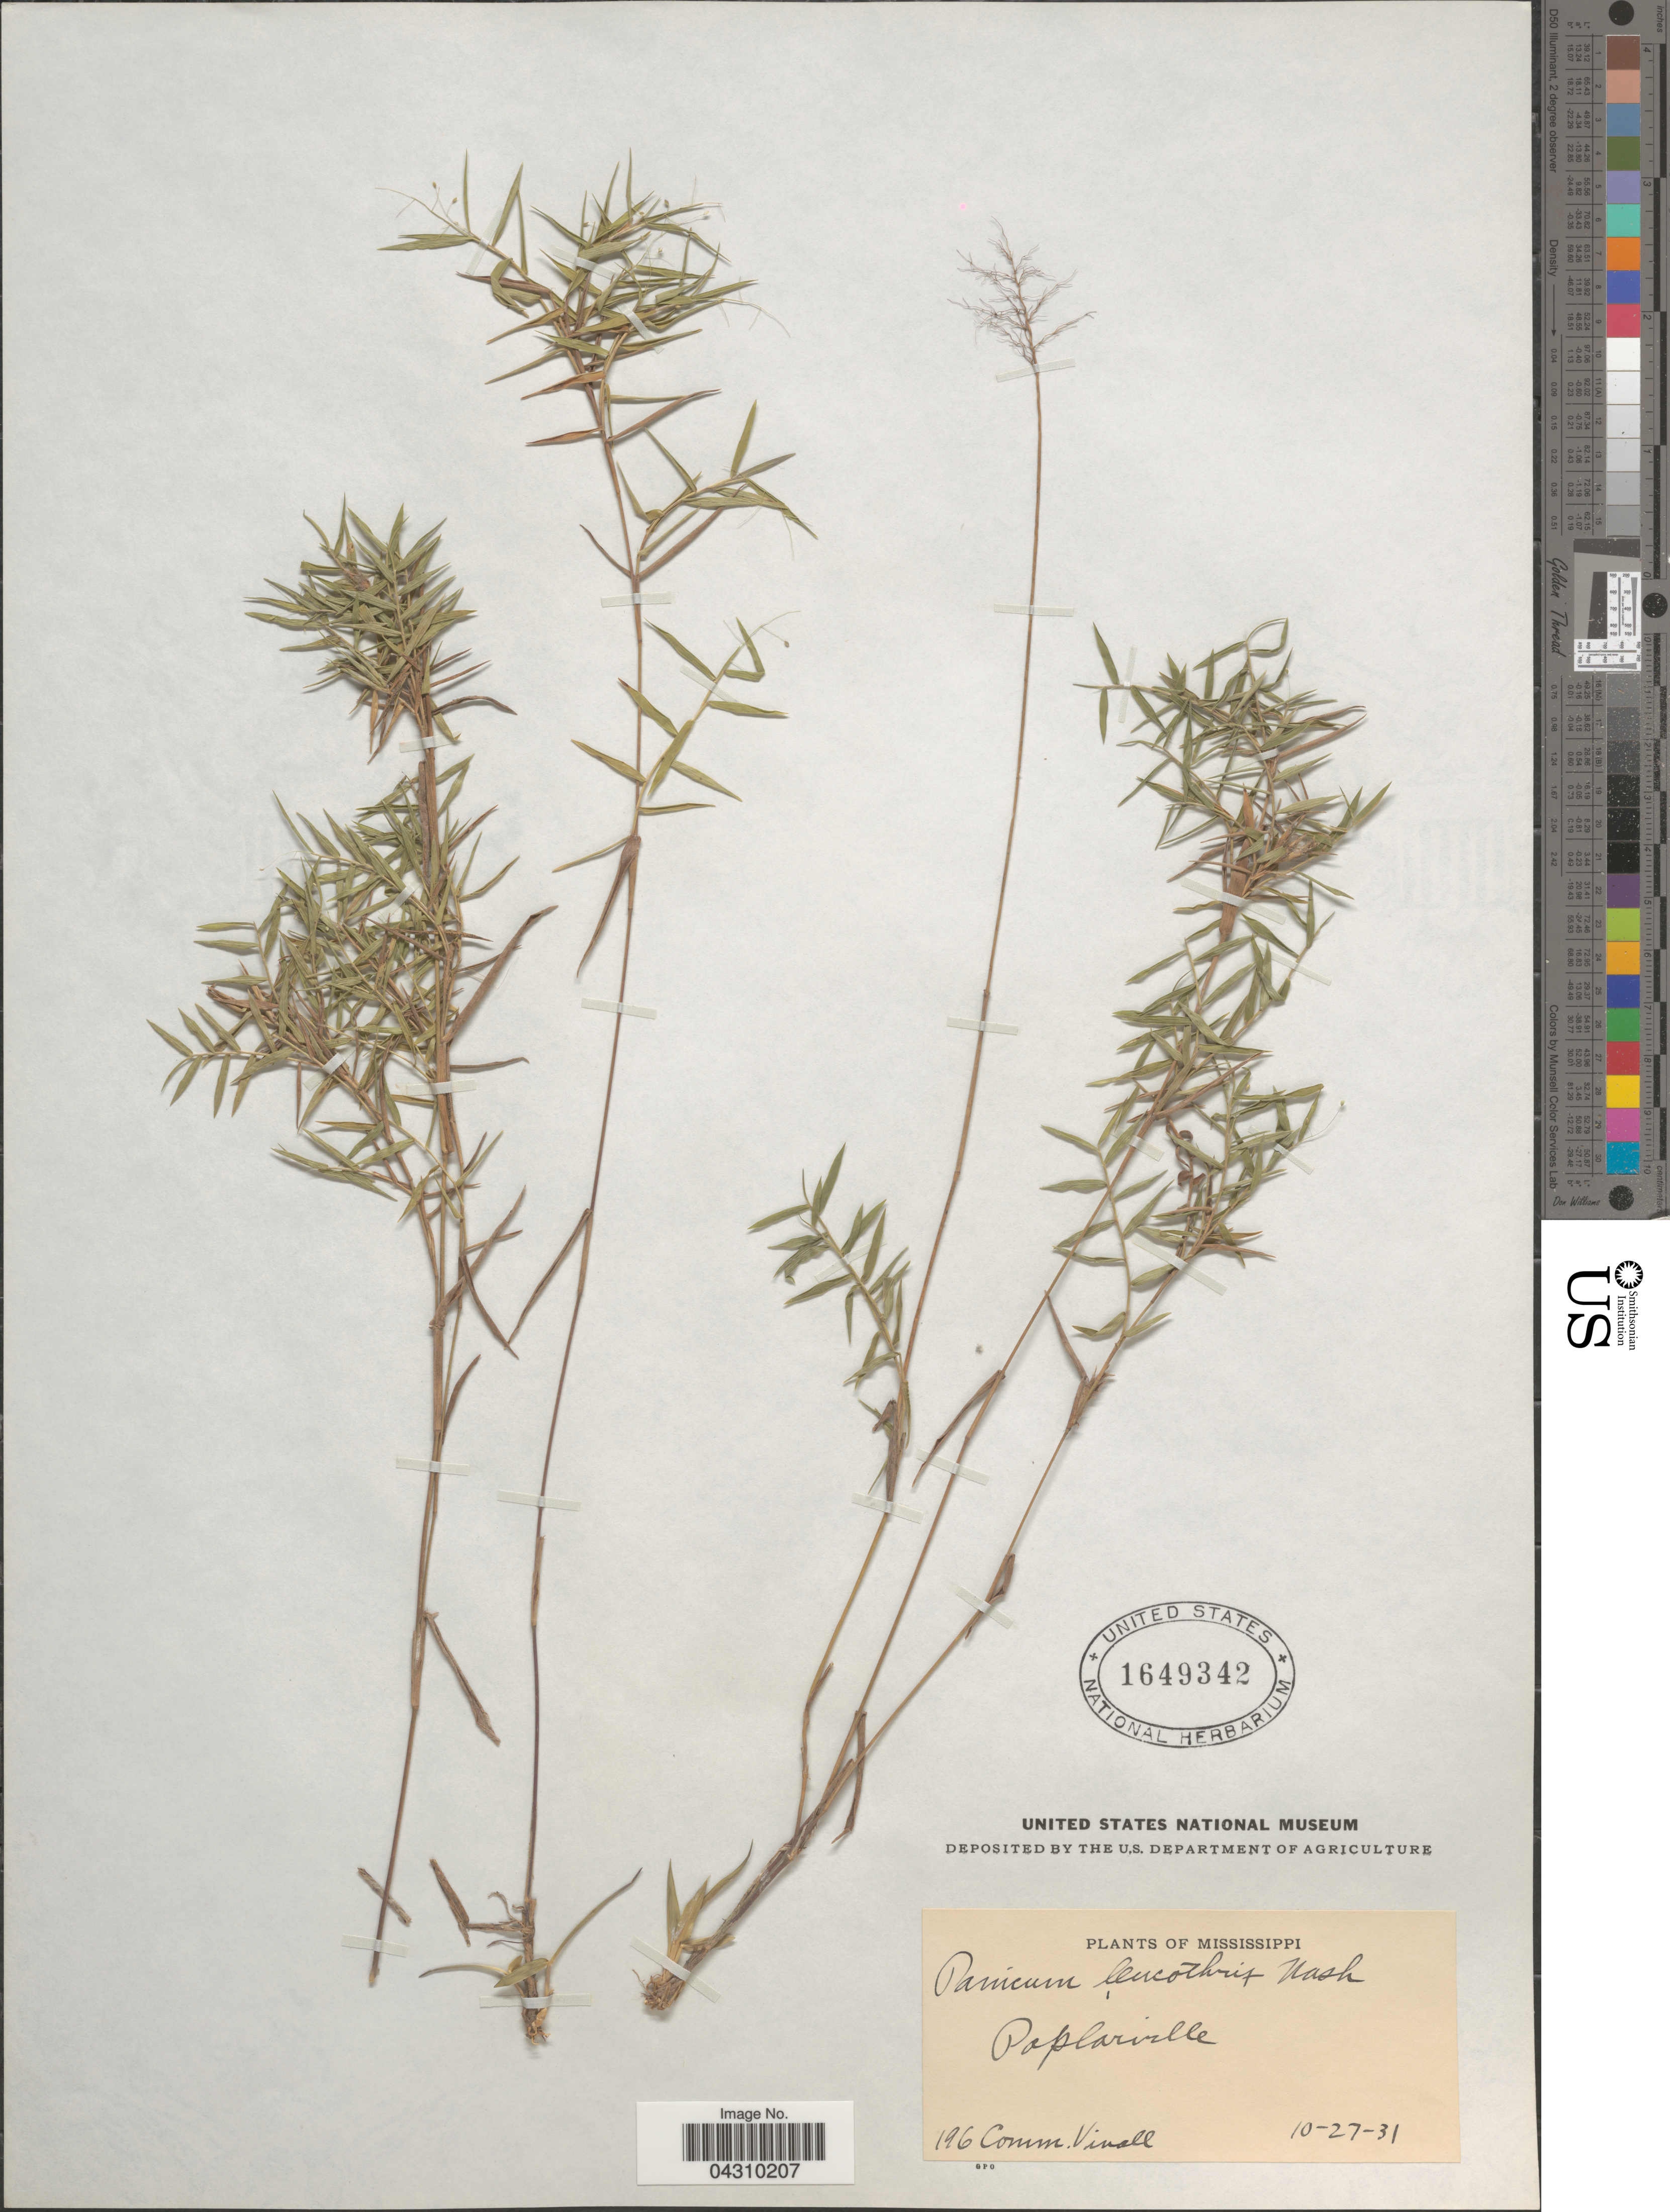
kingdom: Plantae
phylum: Tracheophyta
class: Liliopsida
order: Poales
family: Poaceae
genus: Dichanthelium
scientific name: Dichanthelium acuminatum var. acuminatum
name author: (Sw.) Gould & C.A. Clark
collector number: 196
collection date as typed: Transcribed d/m/y: 27/10/31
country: United States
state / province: Mississippi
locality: Poplarville.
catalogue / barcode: US 1649342